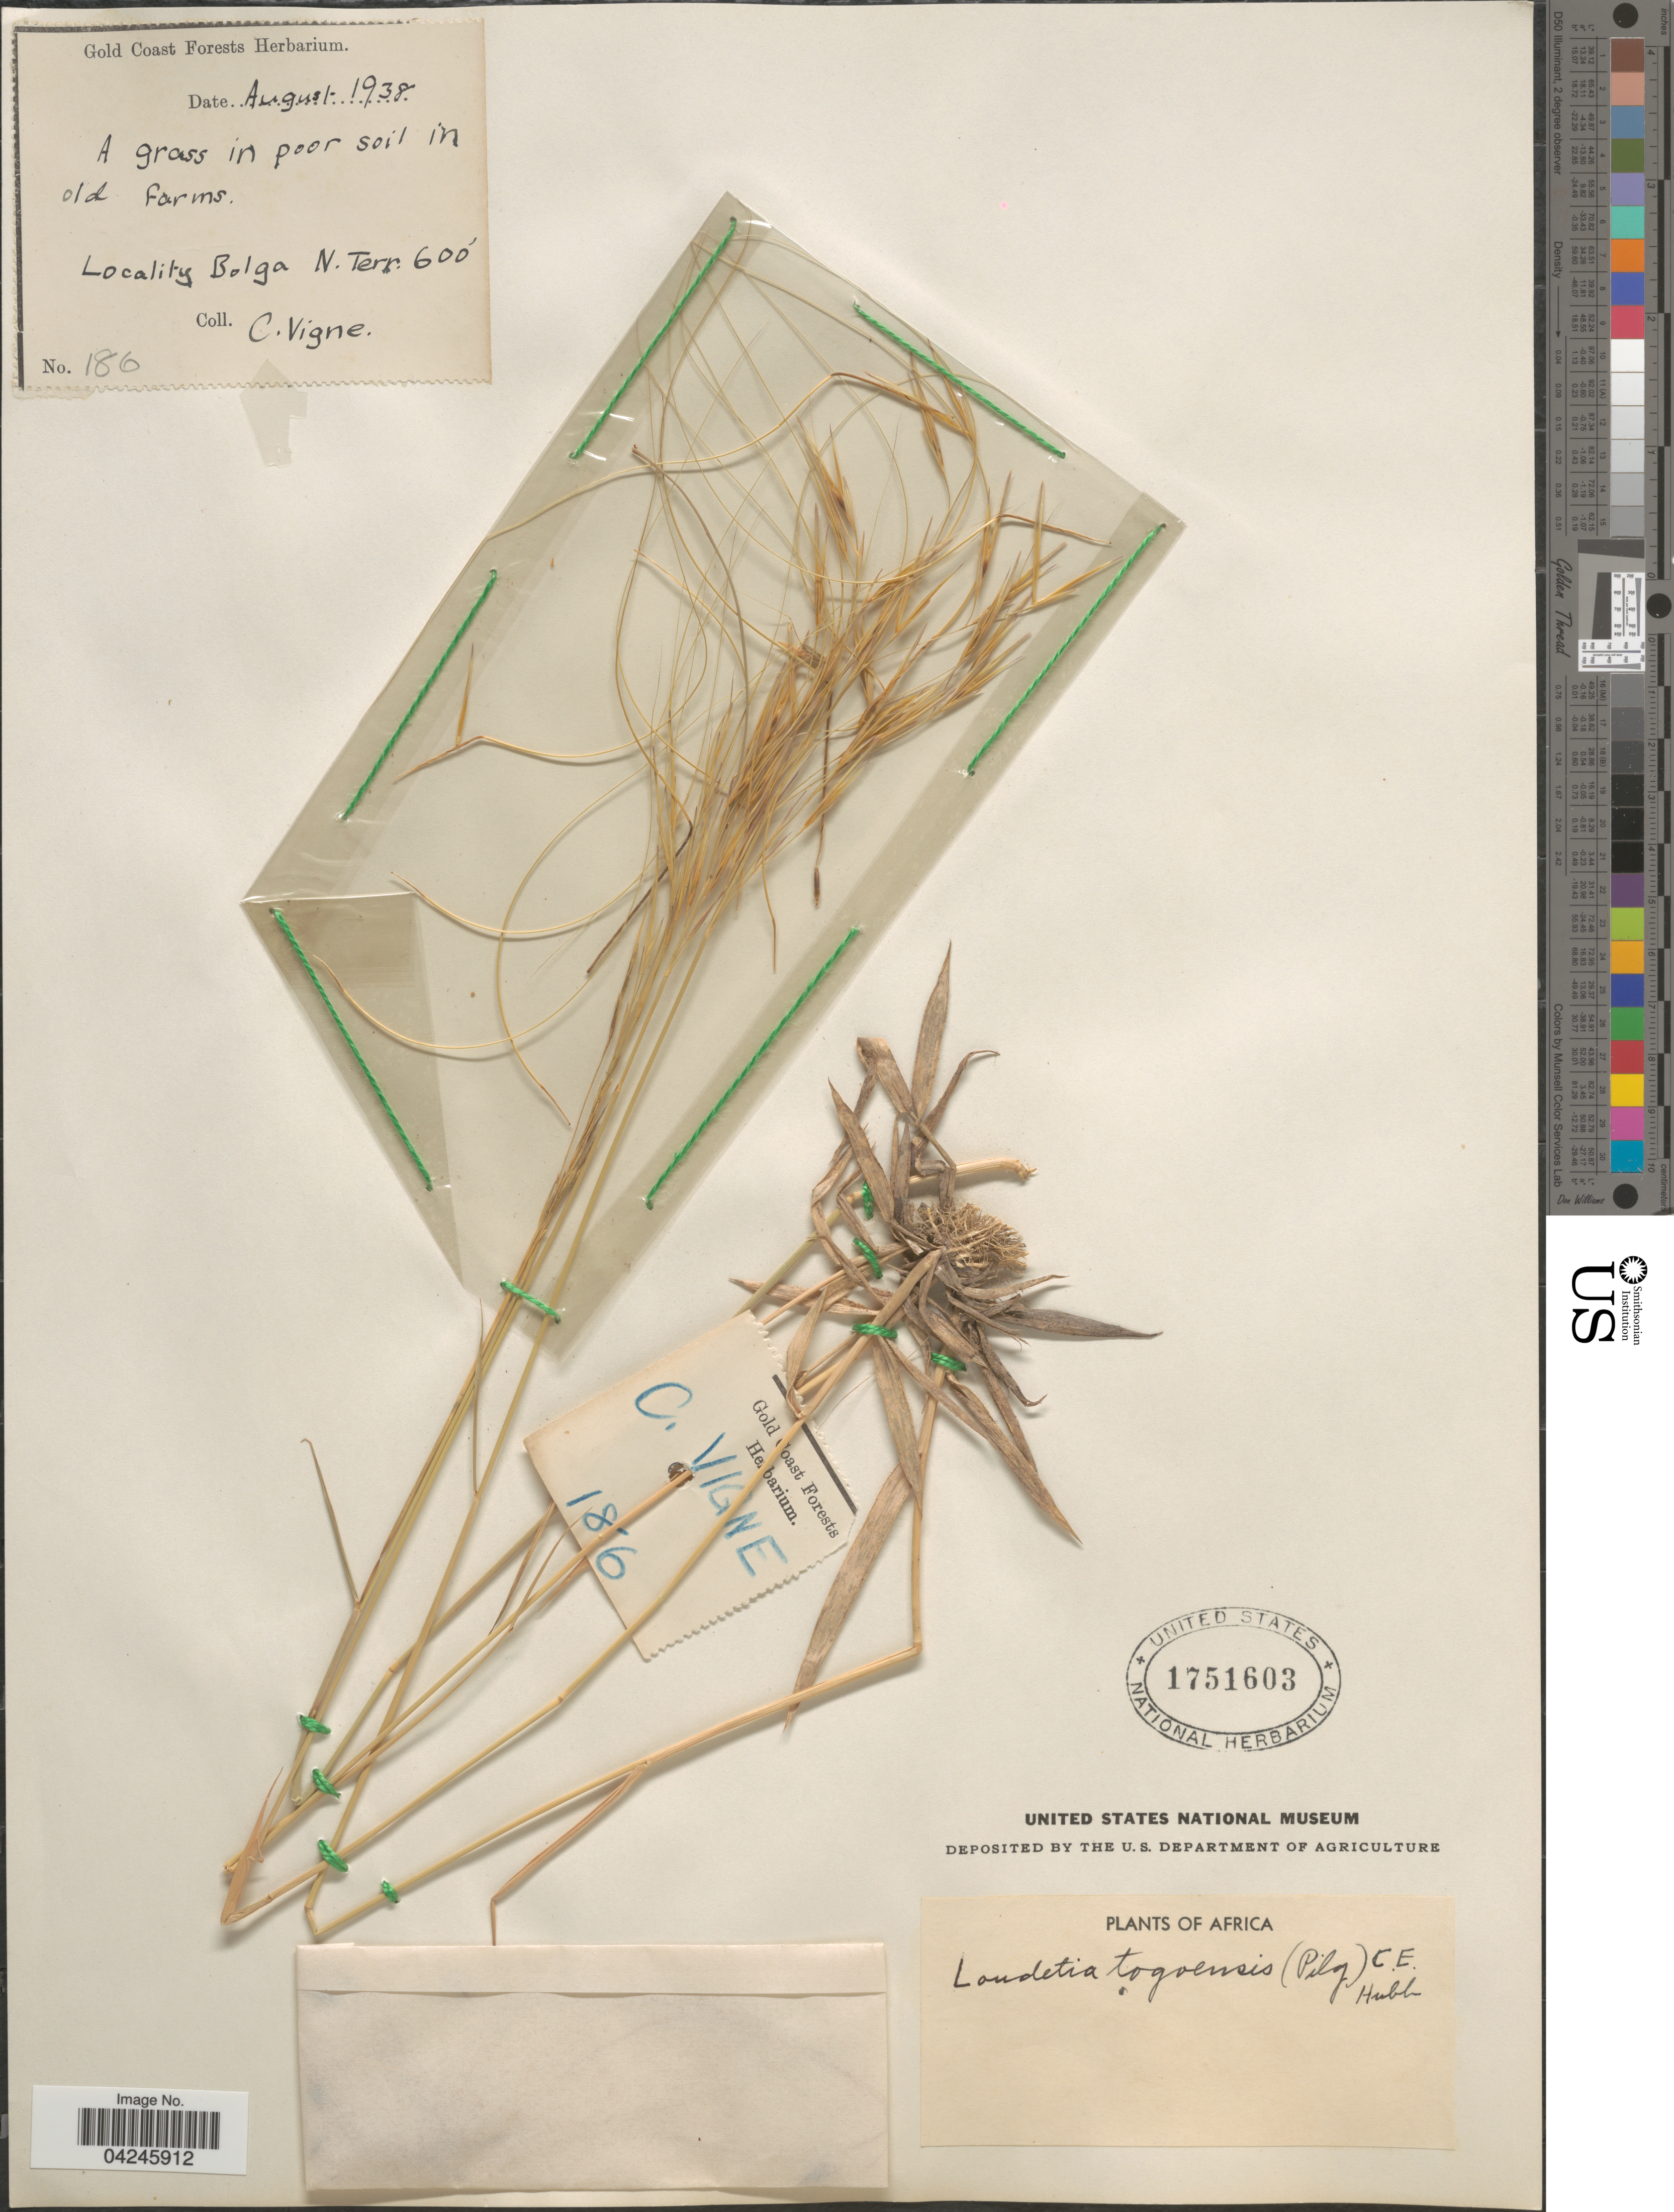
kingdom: Plantae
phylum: Tracheophyta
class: Liliopsida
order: Poales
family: Poaceae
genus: Loudetia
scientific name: Loudetia togoensis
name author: (Pilg.) C. E. Hubb.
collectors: C. Vigne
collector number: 186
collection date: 1938-08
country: Ghana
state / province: Northern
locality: In old farms. Bolga N. Terr.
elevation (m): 183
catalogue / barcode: US 1751603